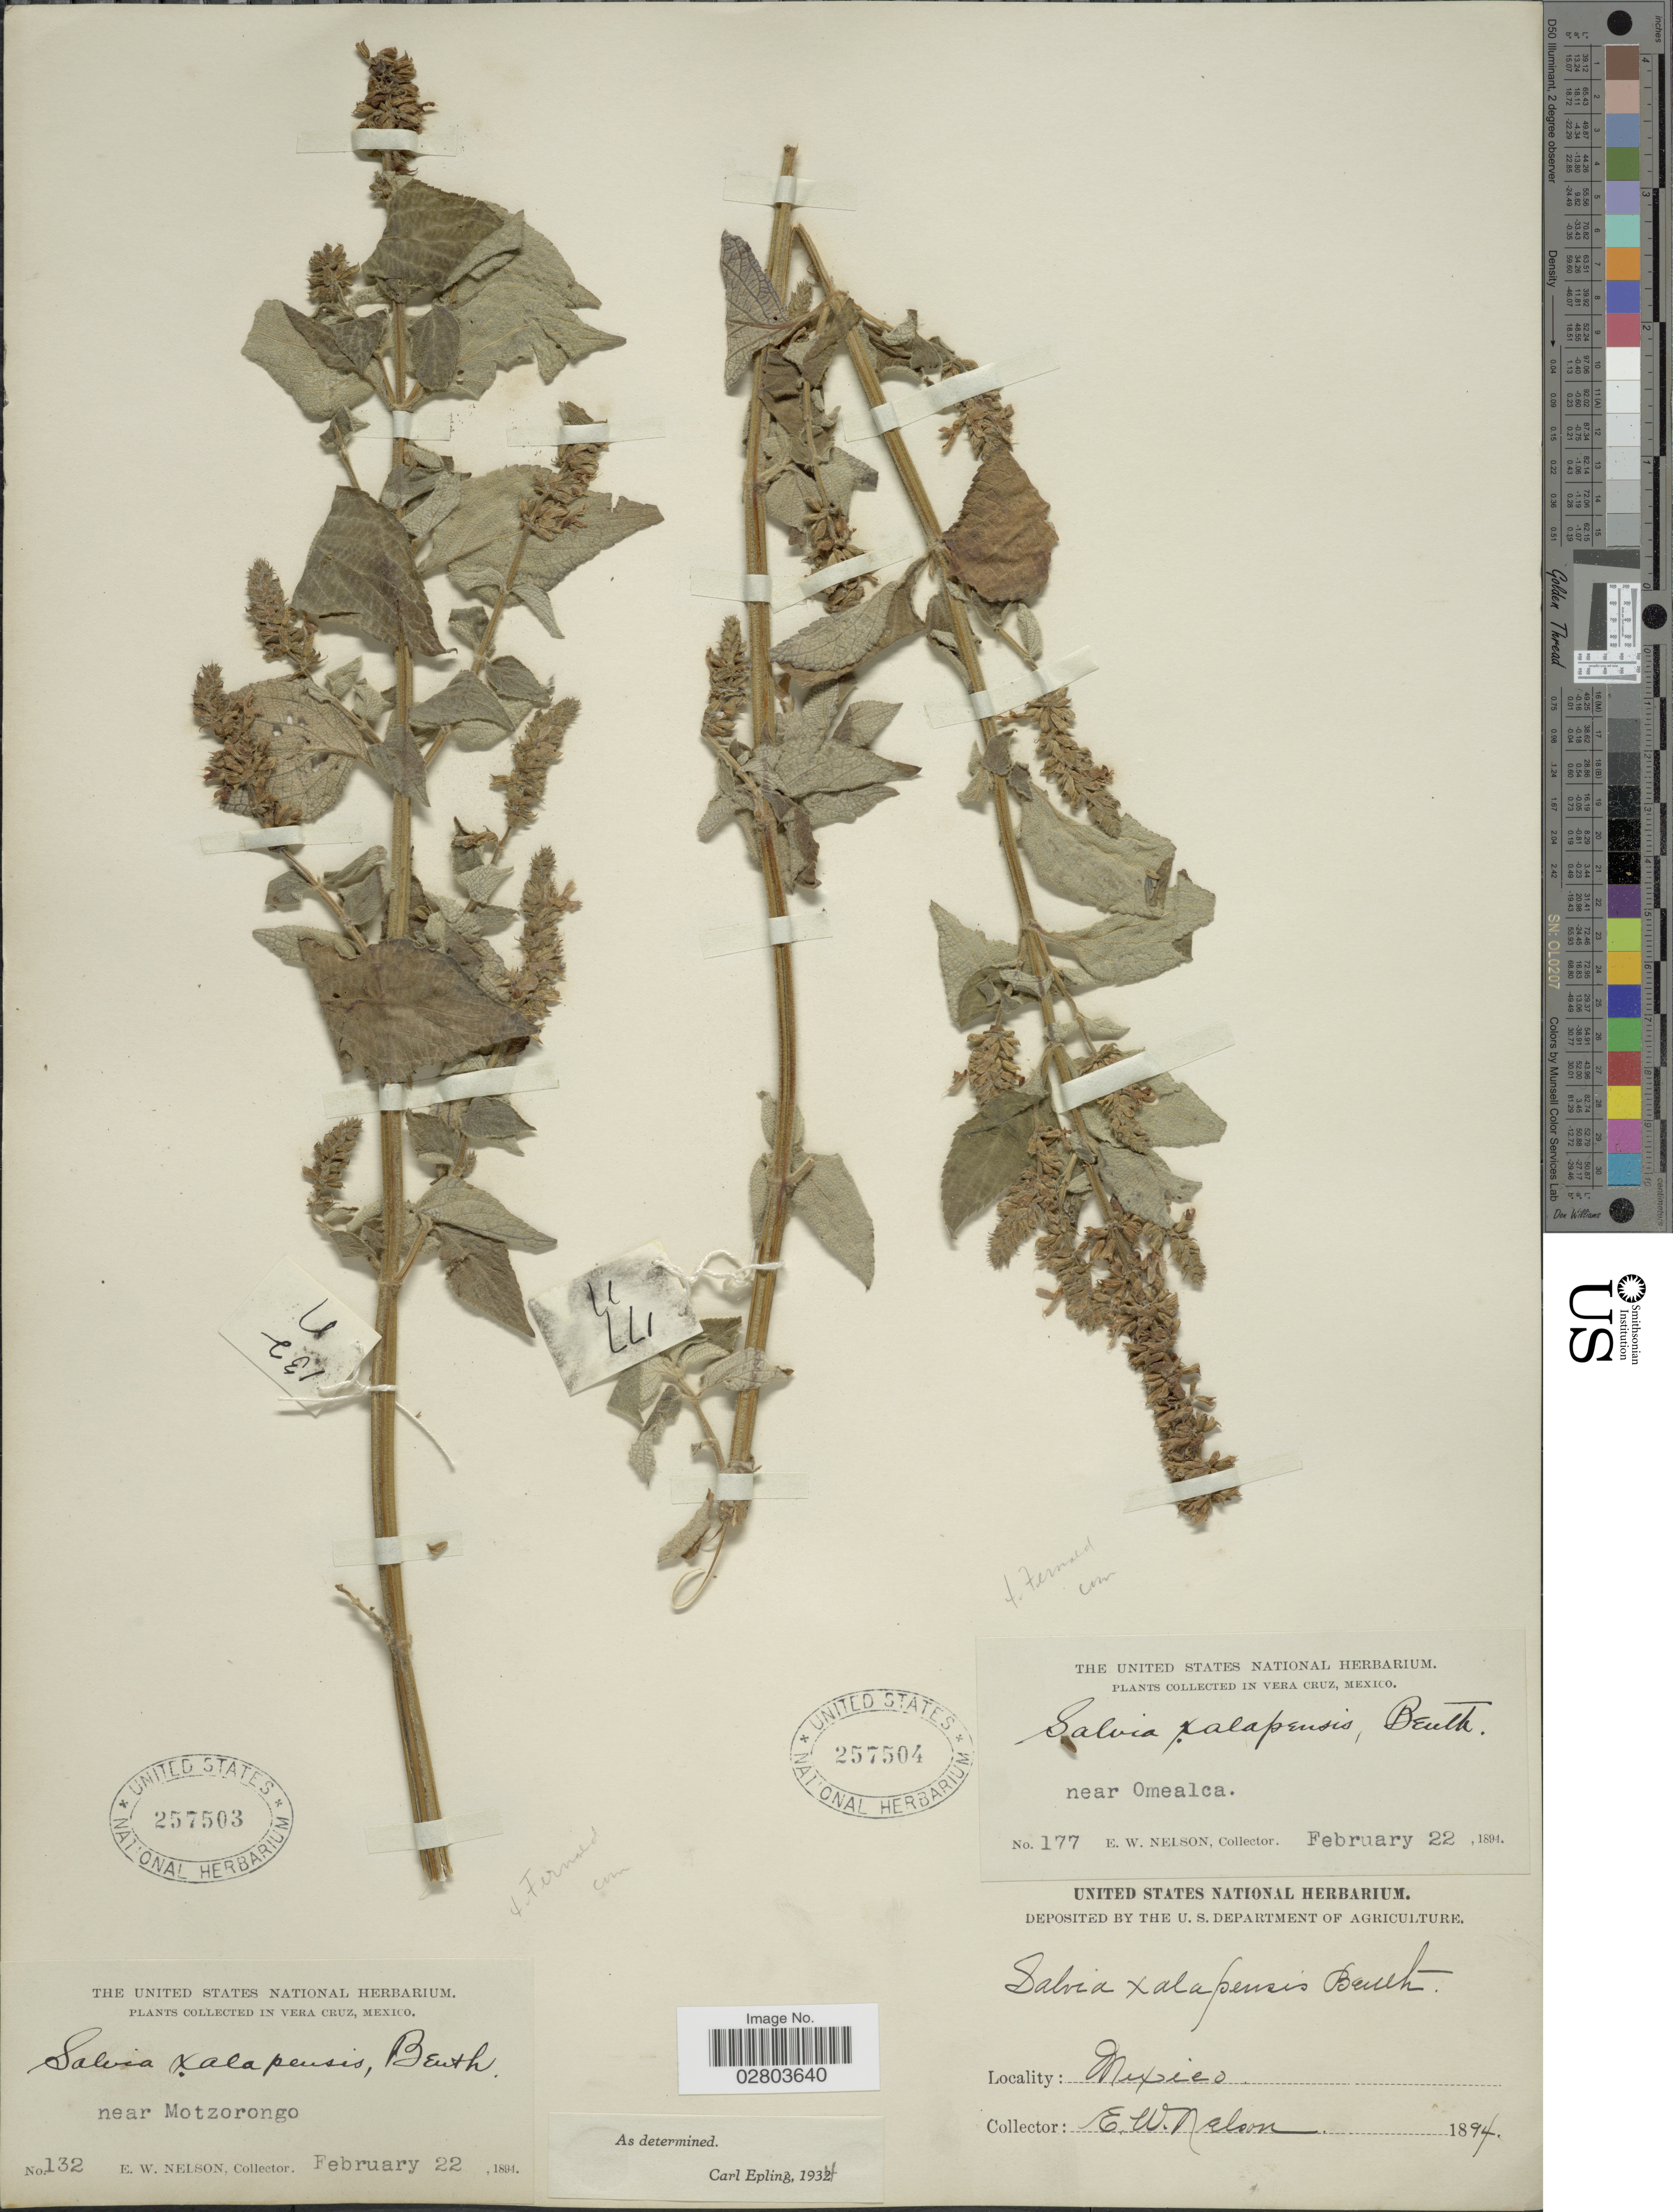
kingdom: Plantae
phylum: Tracheophyta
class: Magnoliopsida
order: Lamiales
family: Lamiaceae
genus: Salvia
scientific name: Salvia xalapensis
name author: Benth.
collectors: E. W. Nelson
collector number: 132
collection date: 1894-02-22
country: Mexico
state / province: Veracruz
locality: Vera Cruz, near Motzorongo.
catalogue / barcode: US 257503